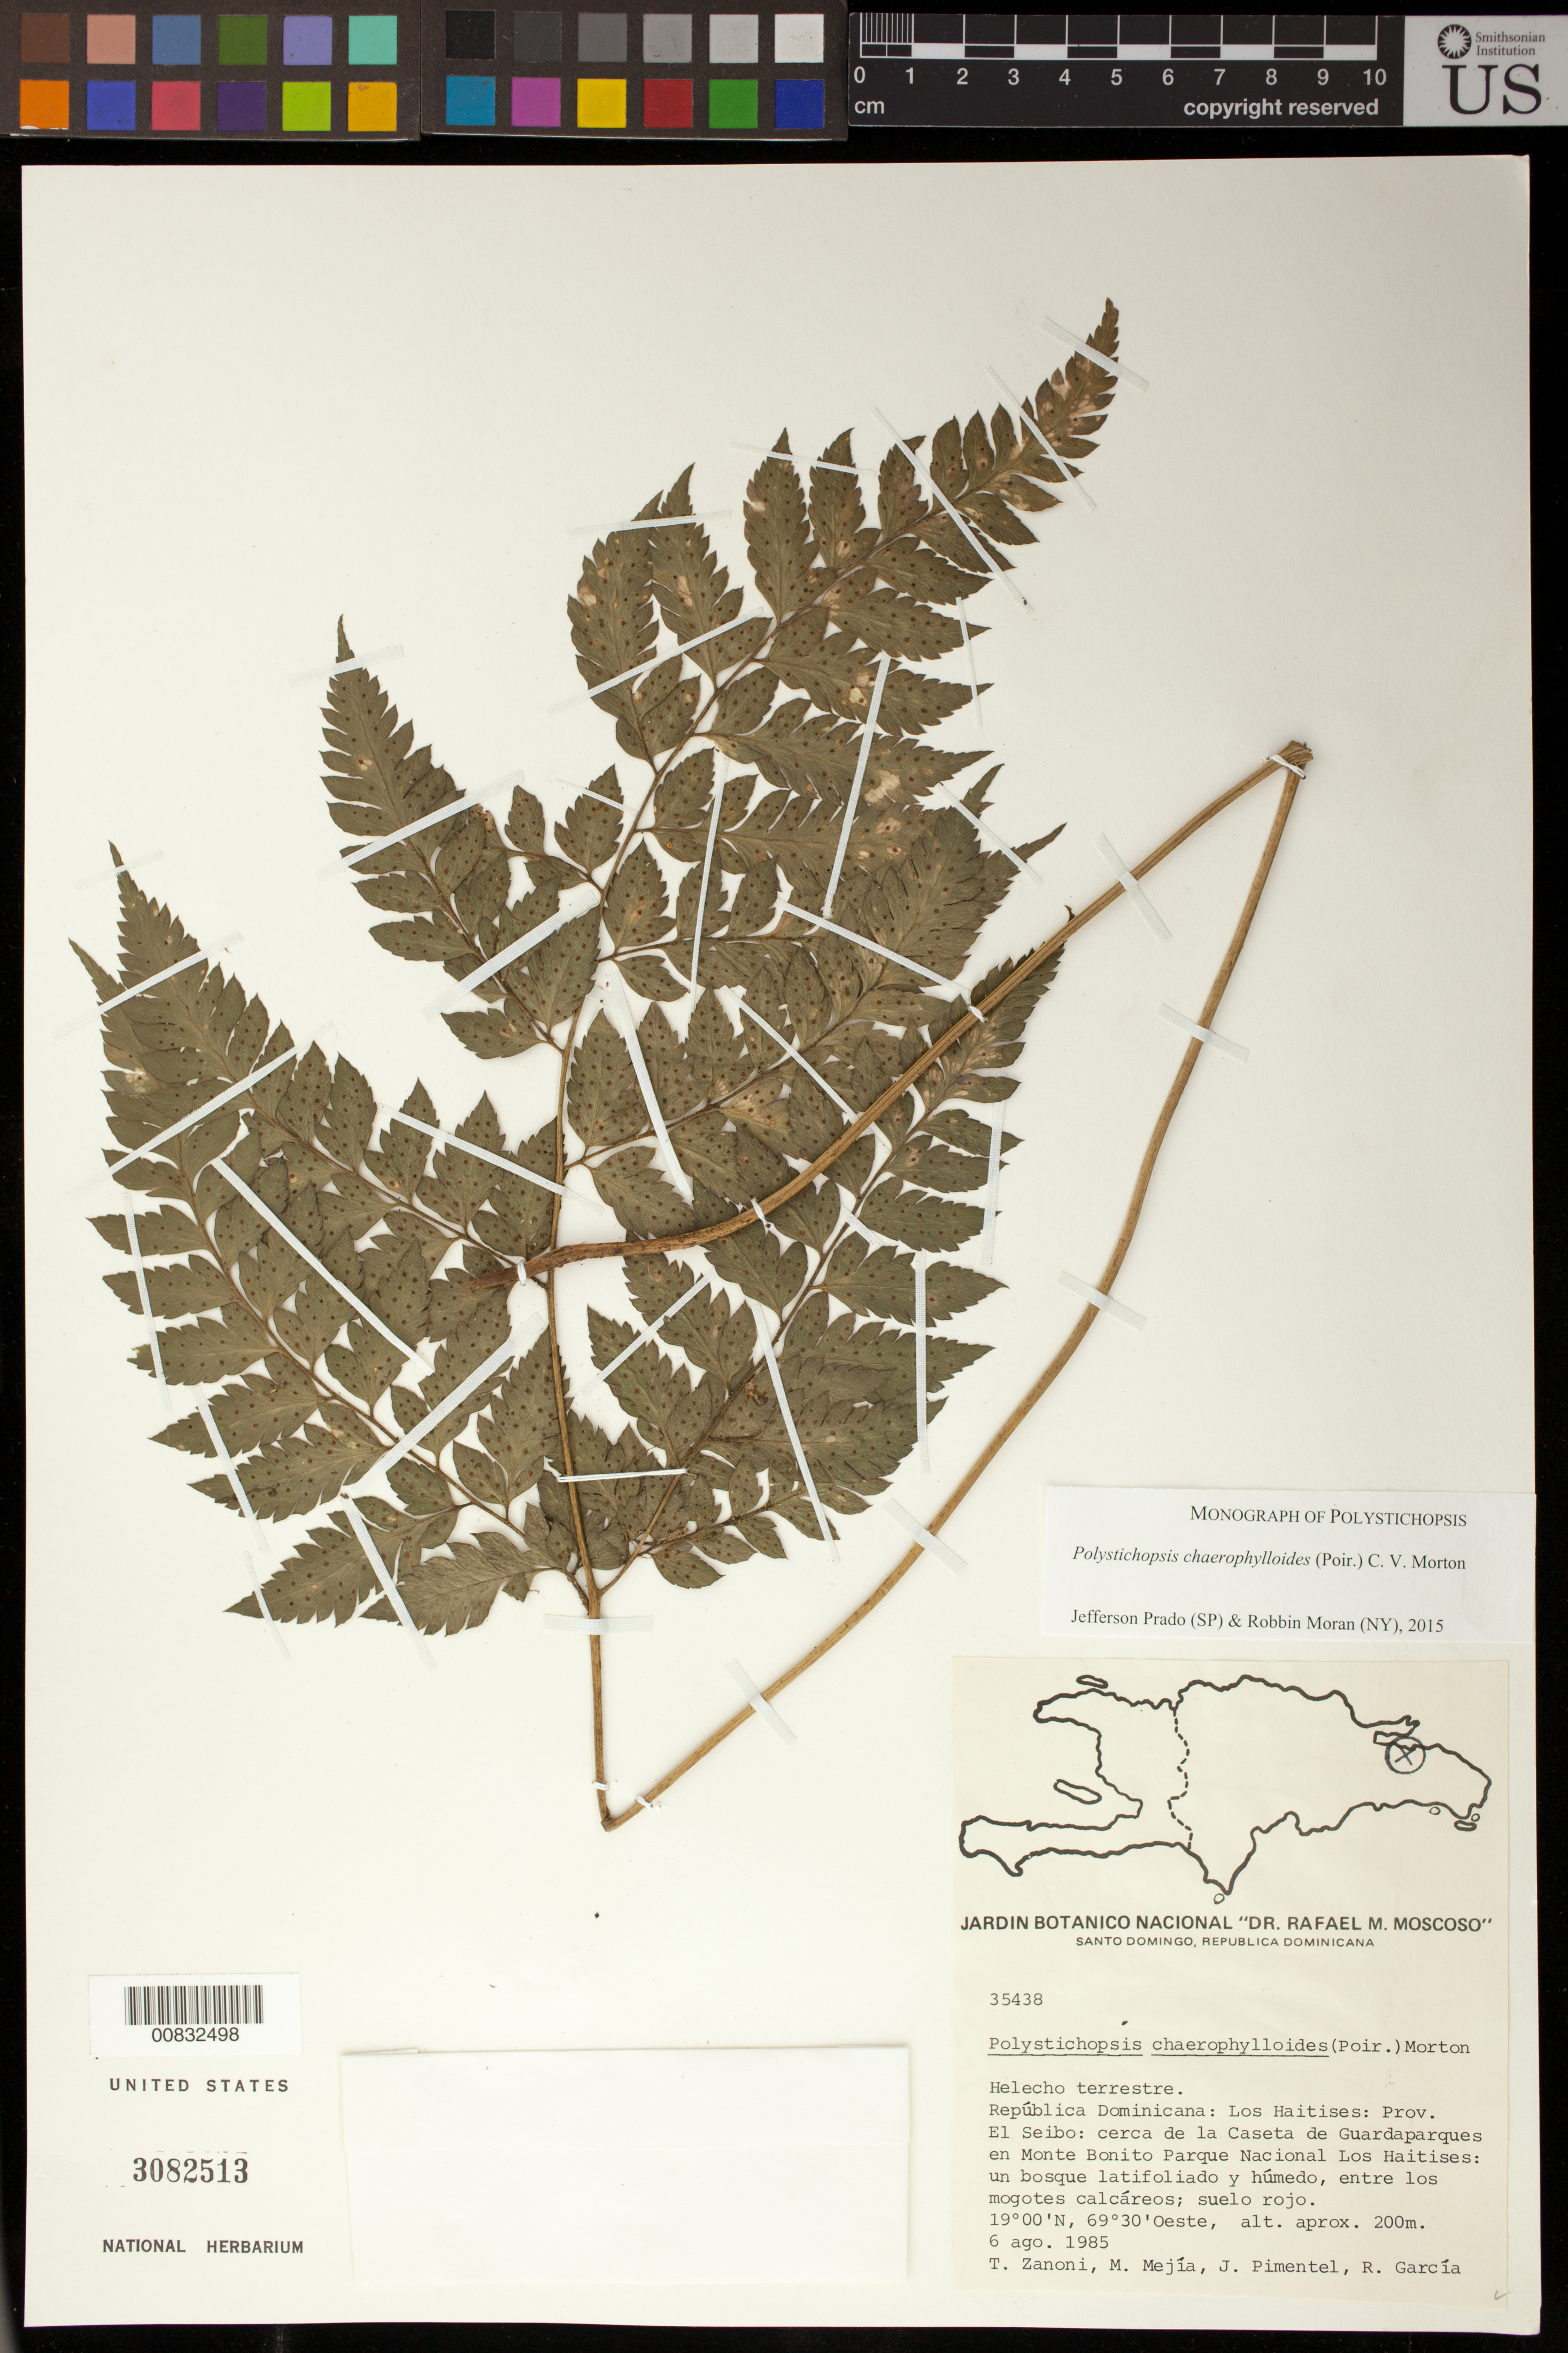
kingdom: Plantae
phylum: Tracheophyta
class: Polypodiopsida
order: Polypodiales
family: Dryopteridaceae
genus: Polystichopsis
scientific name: Polystichopsis chaerophylloides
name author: (Poir.) C.V. Morton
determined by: Prado, J.; Moran, R. C.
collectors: T. A. Zanoni, M. Mejia, J. Pimentel & R. G. García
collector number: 35438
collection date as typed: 06 Aug 1985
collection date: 1985-08-06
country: Dominican Republic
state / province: El Seibo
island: Hispaniola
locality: Los Haitises, Caseta de Guardaparques en Monte Bonito Parque Nacioinal Los Haitises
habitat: Bosque latifoliado y húmedo, entre los mogotes calcáreos; suelo rojo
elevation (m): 200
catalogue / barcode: US 3082513